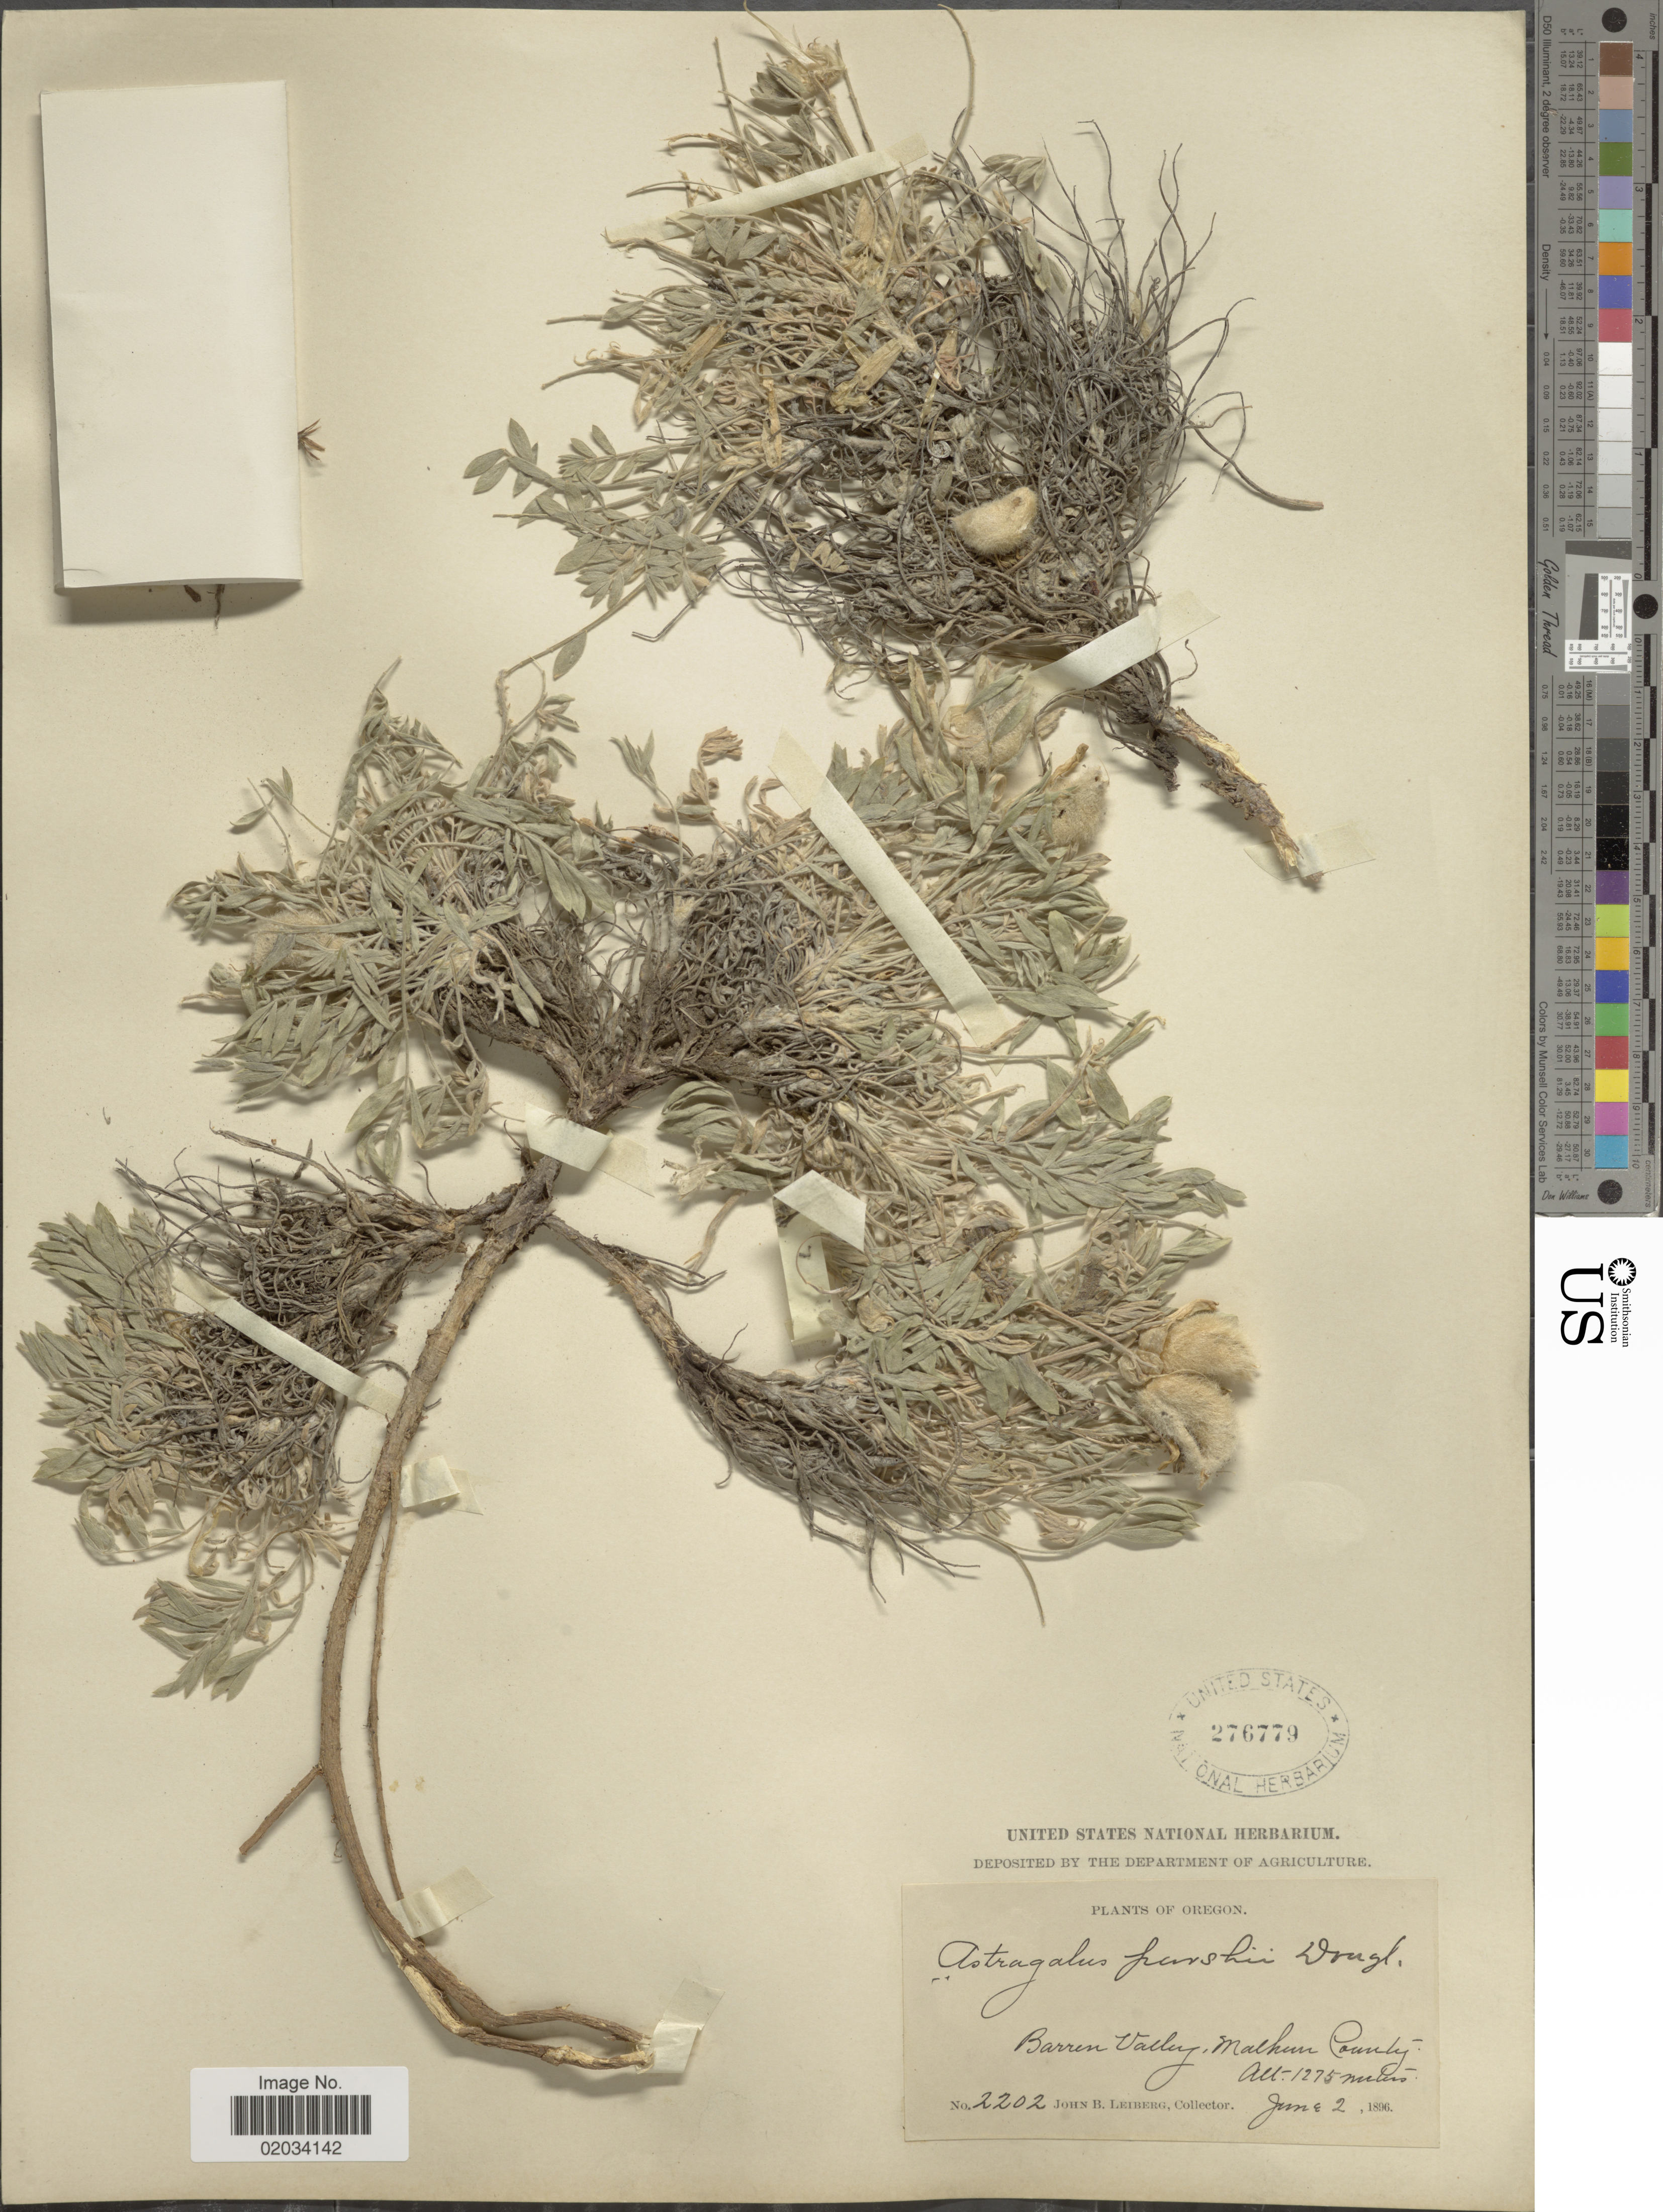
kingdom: Plantae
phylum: Tracheophyta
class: Magnoliopsida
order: Fabales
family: Fabaceae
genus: Astragalus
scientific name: Astragalus purshii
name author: Douglas ex Hook.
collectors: J. B. Leiberg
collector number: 2202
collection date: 1896-06-02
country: United States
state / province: Oregon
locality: Barren Valley, Malhurn County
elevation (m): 1275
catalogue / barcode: US 276779